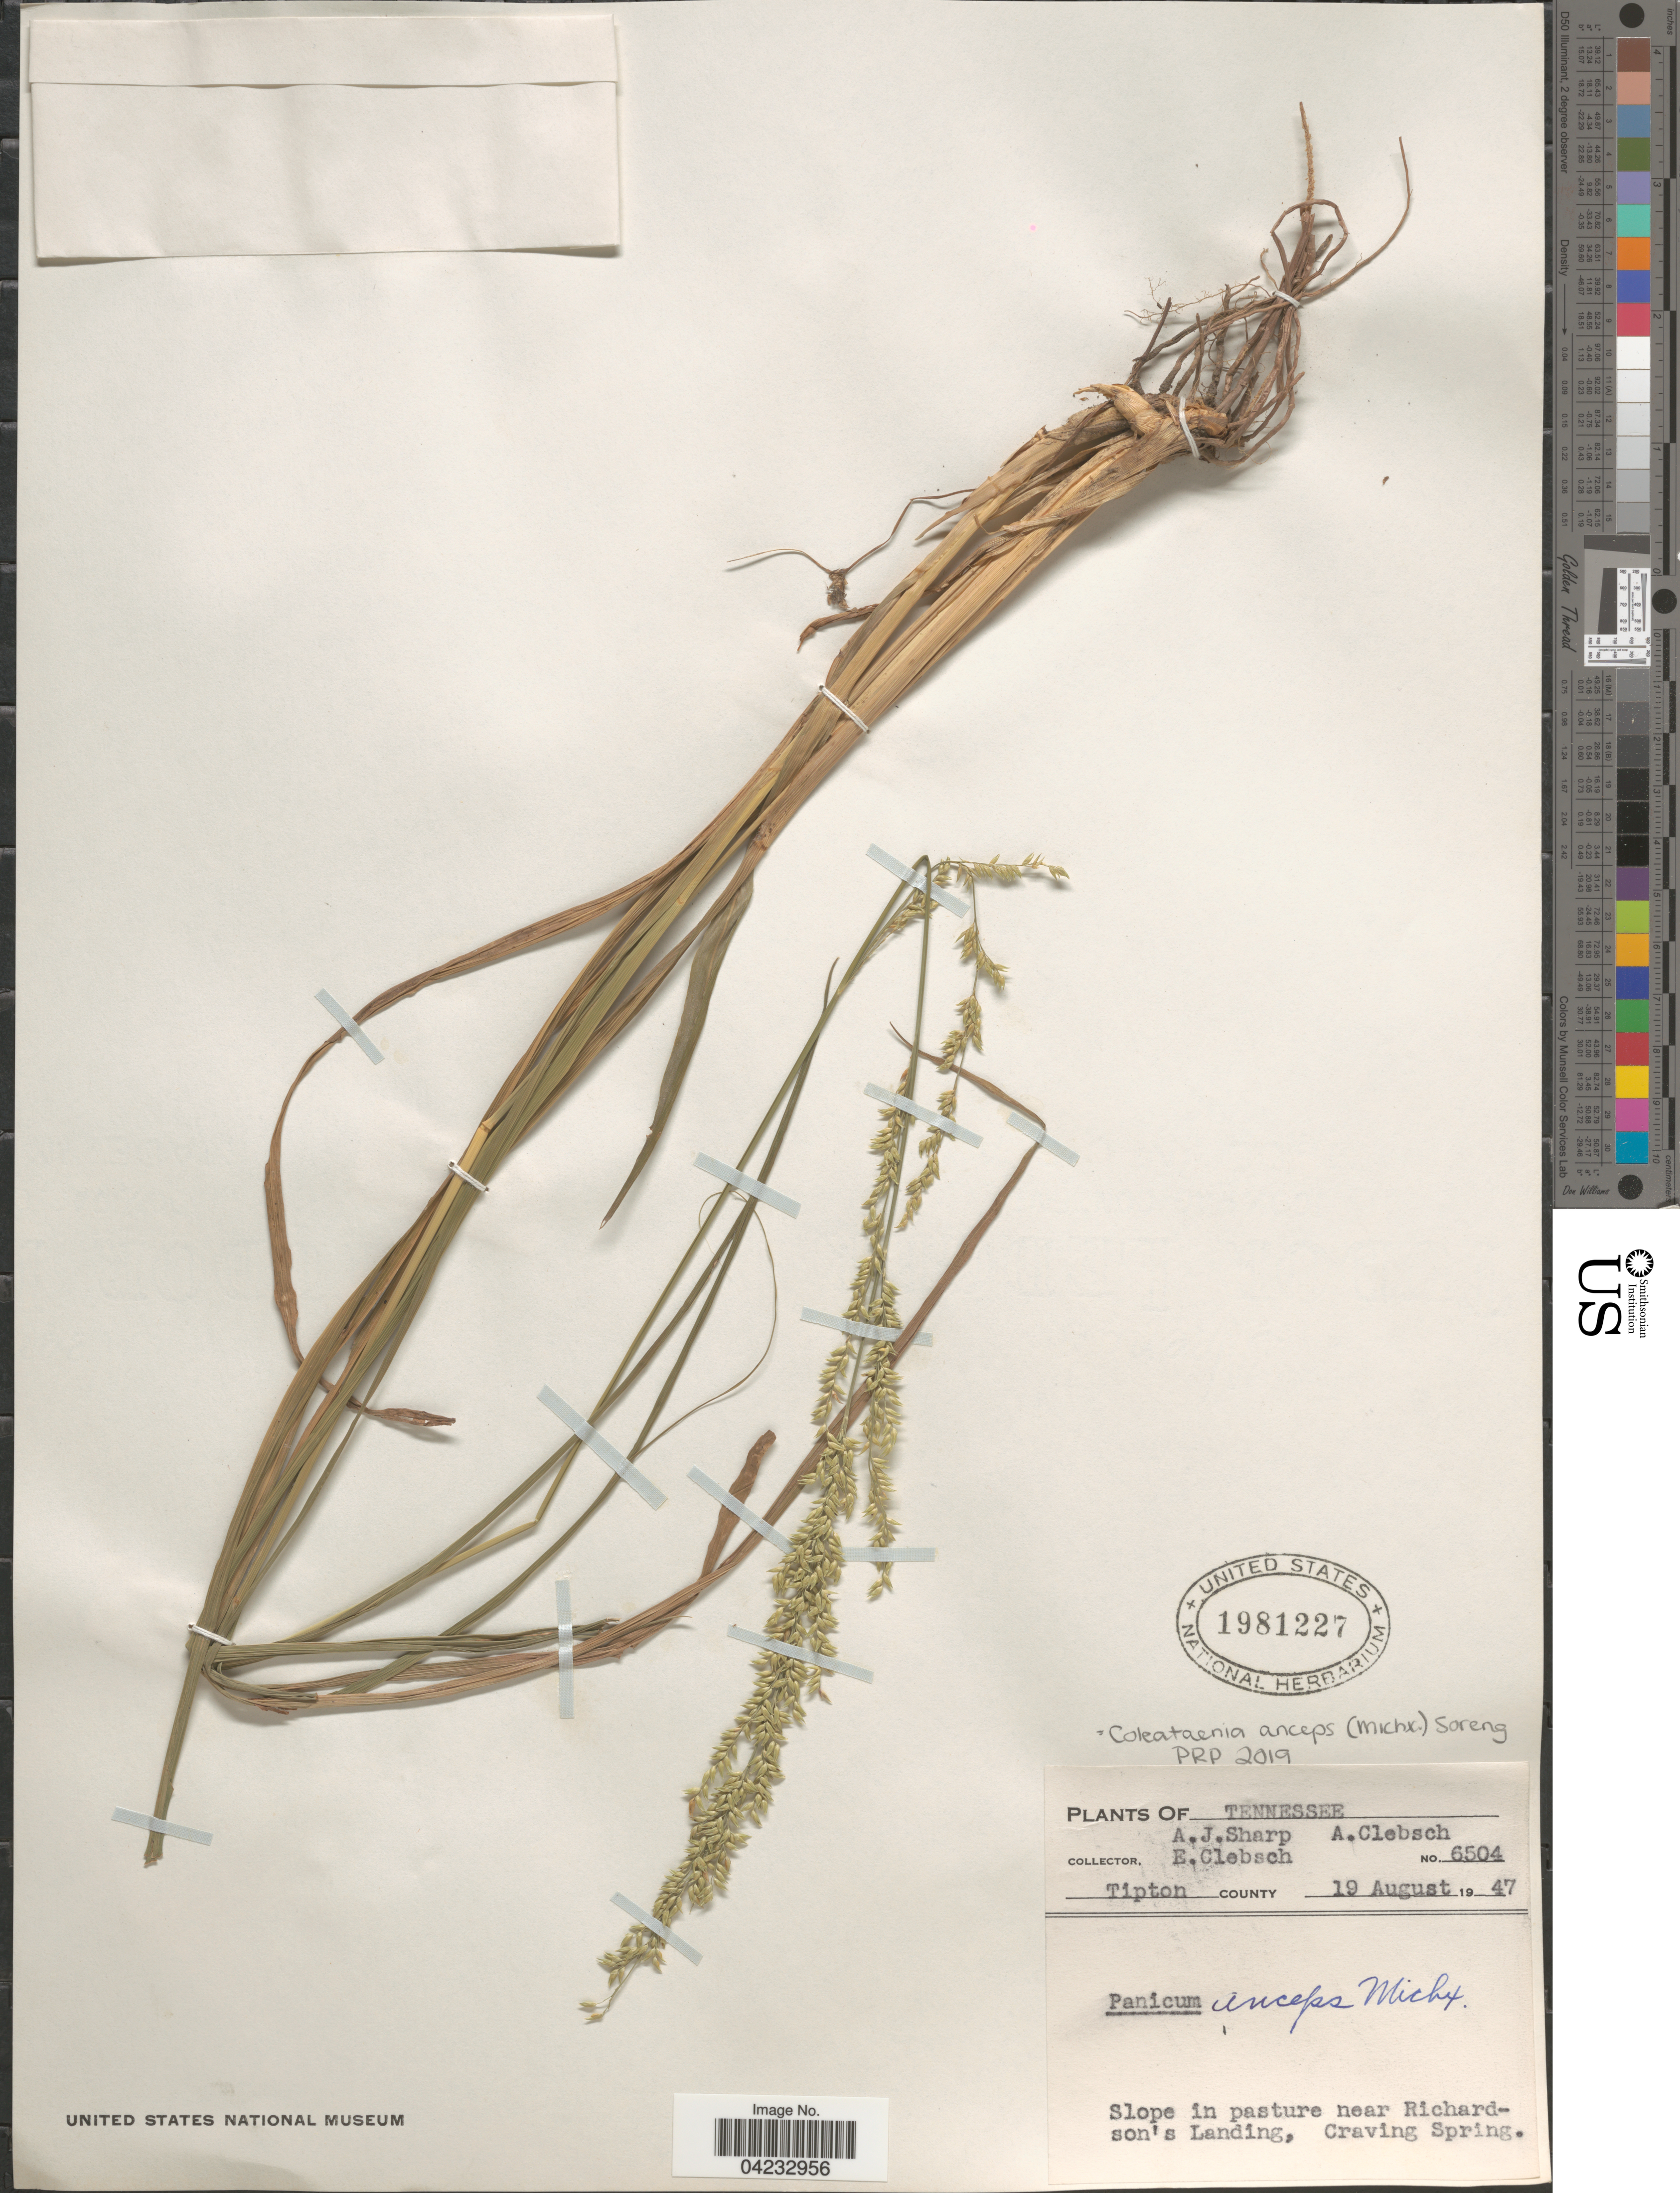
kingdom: Plantae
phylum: Tracheophyta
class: Liliopsida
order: Poales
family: Poaceae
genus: Coleataenia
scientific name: Coleataenia anceps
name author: (Michx.) Soreng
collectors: A. J. Sharp, A. Clebsch & E. Clebsch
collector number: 6504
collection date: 1947-08-19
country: United States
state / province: Tennessee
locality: Tipton County. Slope in pasture near Richardson's Landing, Craving Spring.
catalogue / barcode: US 1981227